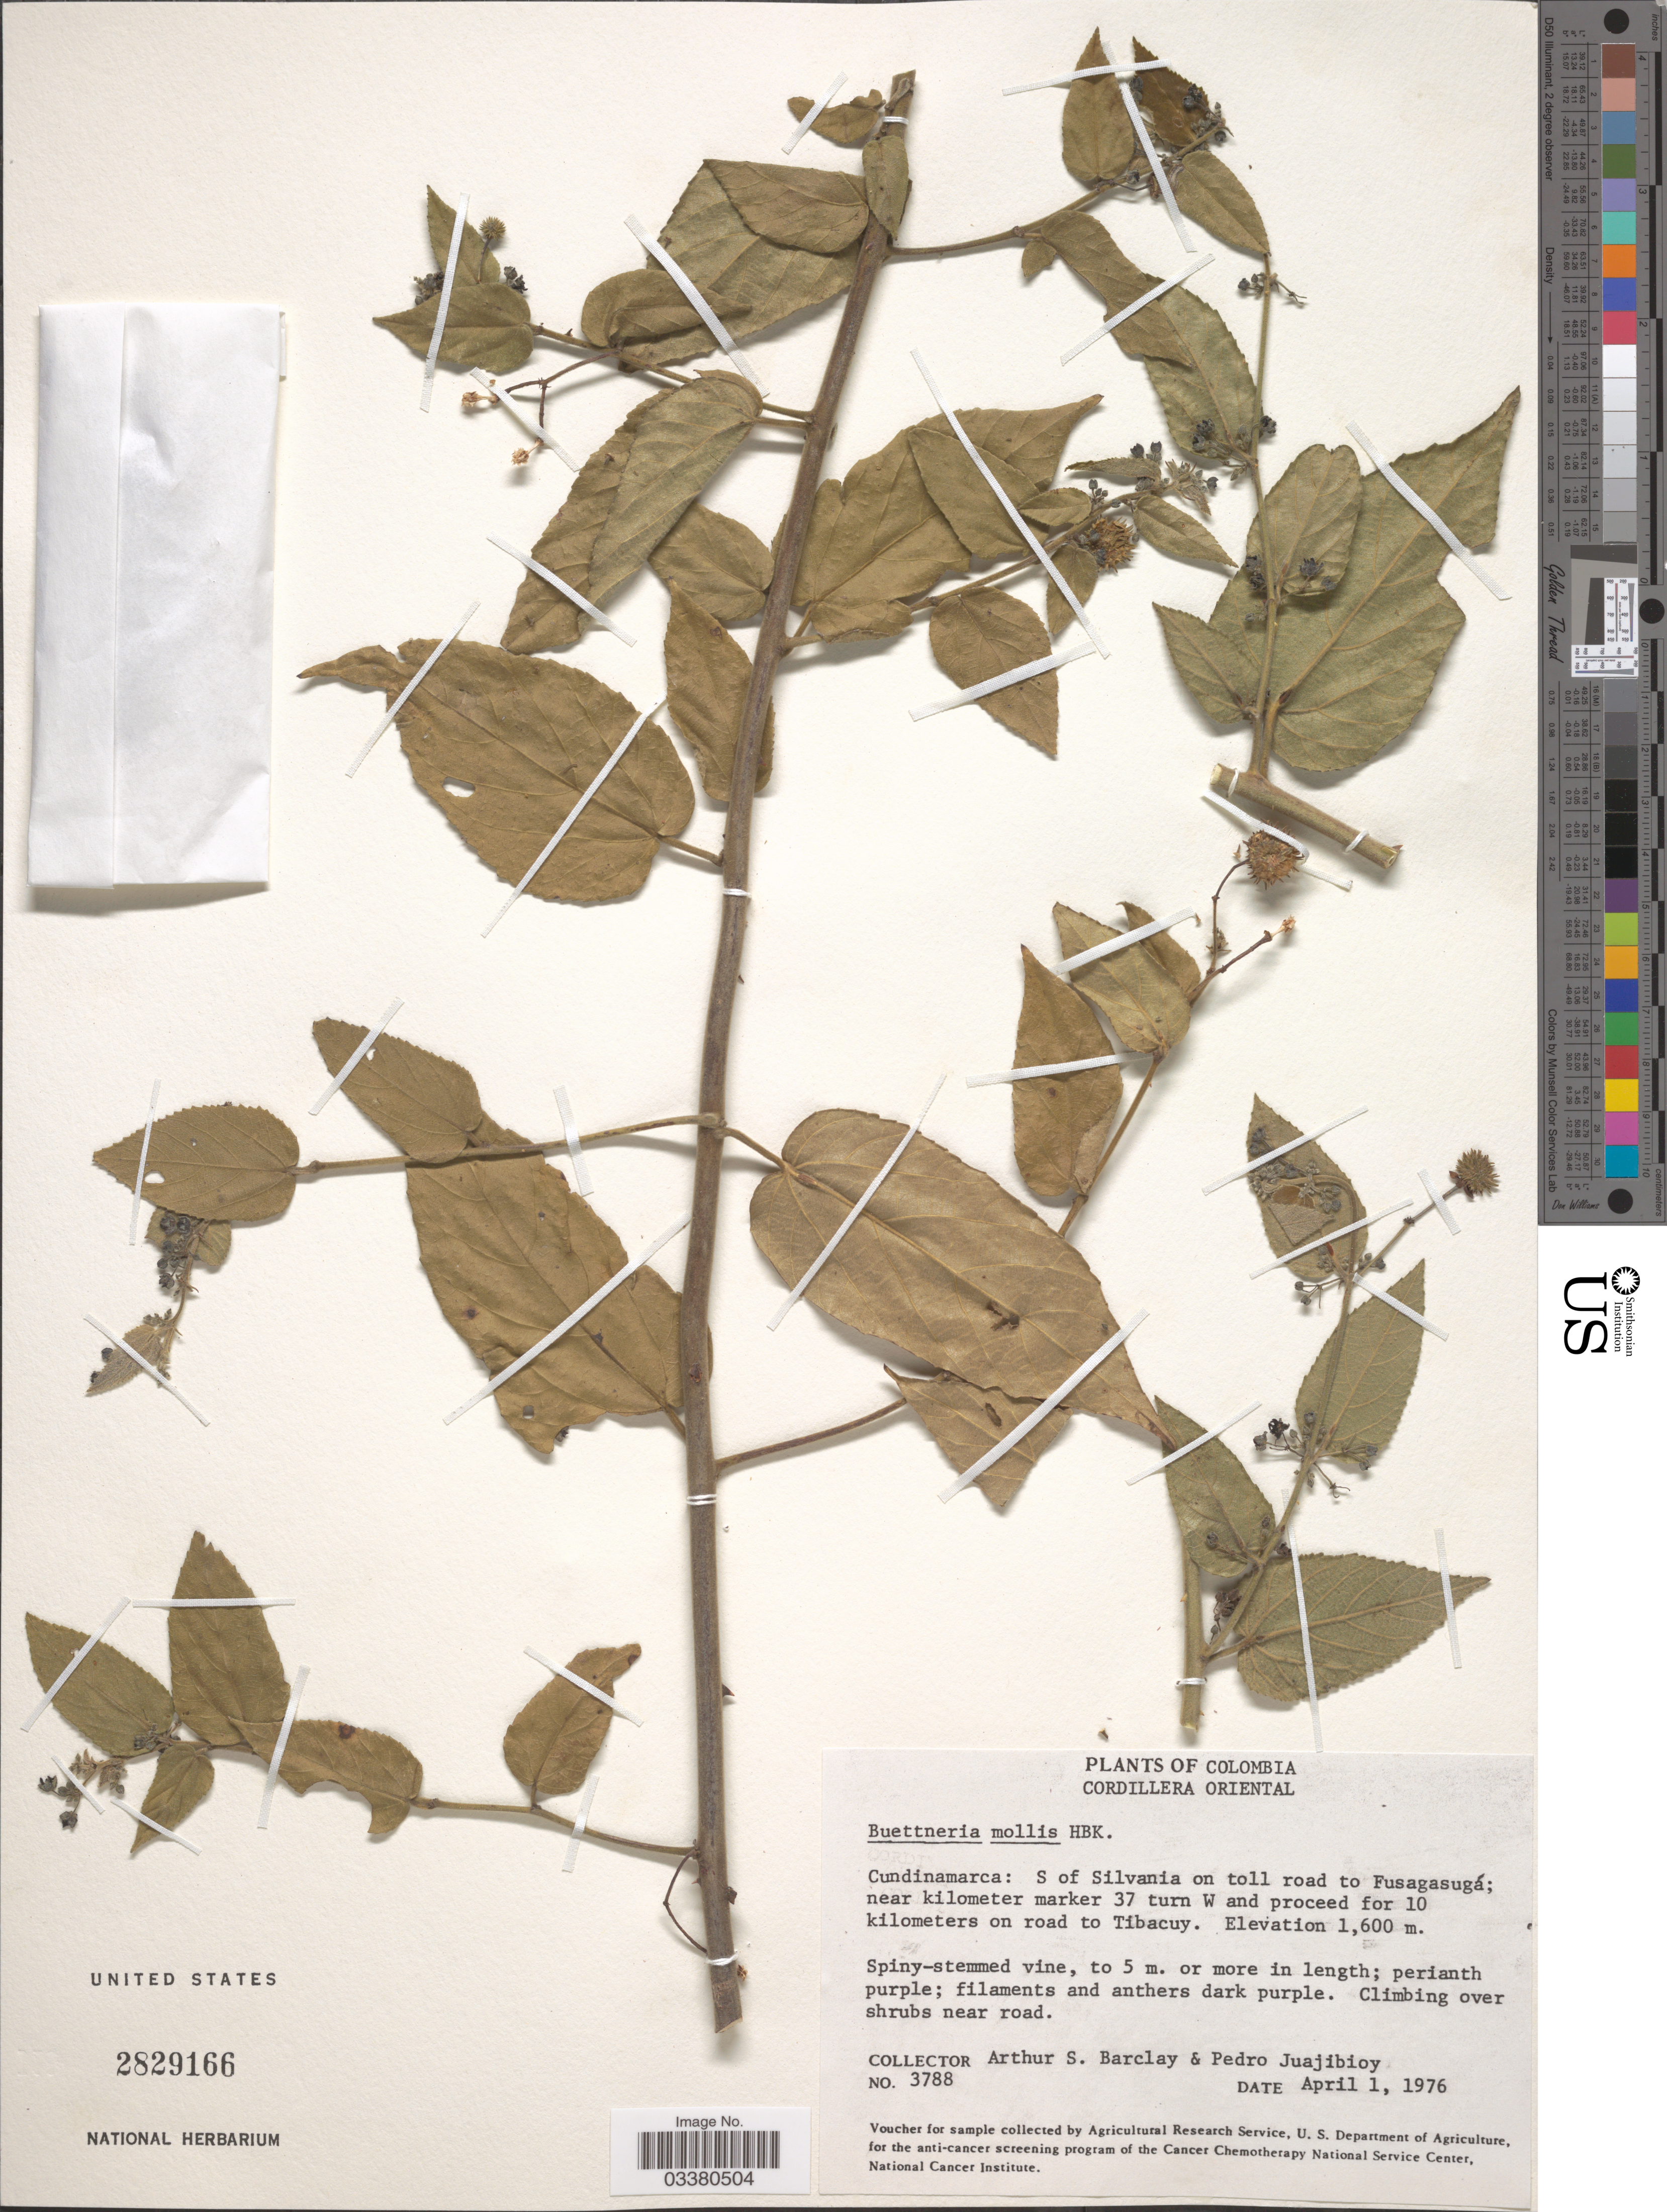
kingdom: Plantae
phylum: Tracheophyta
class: Magnoliopsida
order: Malvales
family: Malvaceae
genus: Byttneria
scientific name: Byttneria mollis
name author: Kunth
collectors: A. S. Barclay & P. Juajibioy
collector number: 3788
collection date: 1976-04-01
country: Colombia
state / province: Cundinamarca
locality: Cordillera Oriental. S of Silvania on toll road to Fusagasugá; near kilometer marker 37 turn W and proceed for 10 kilometers on road to Tibacuy.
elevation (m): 1600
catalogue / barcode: US 2829166